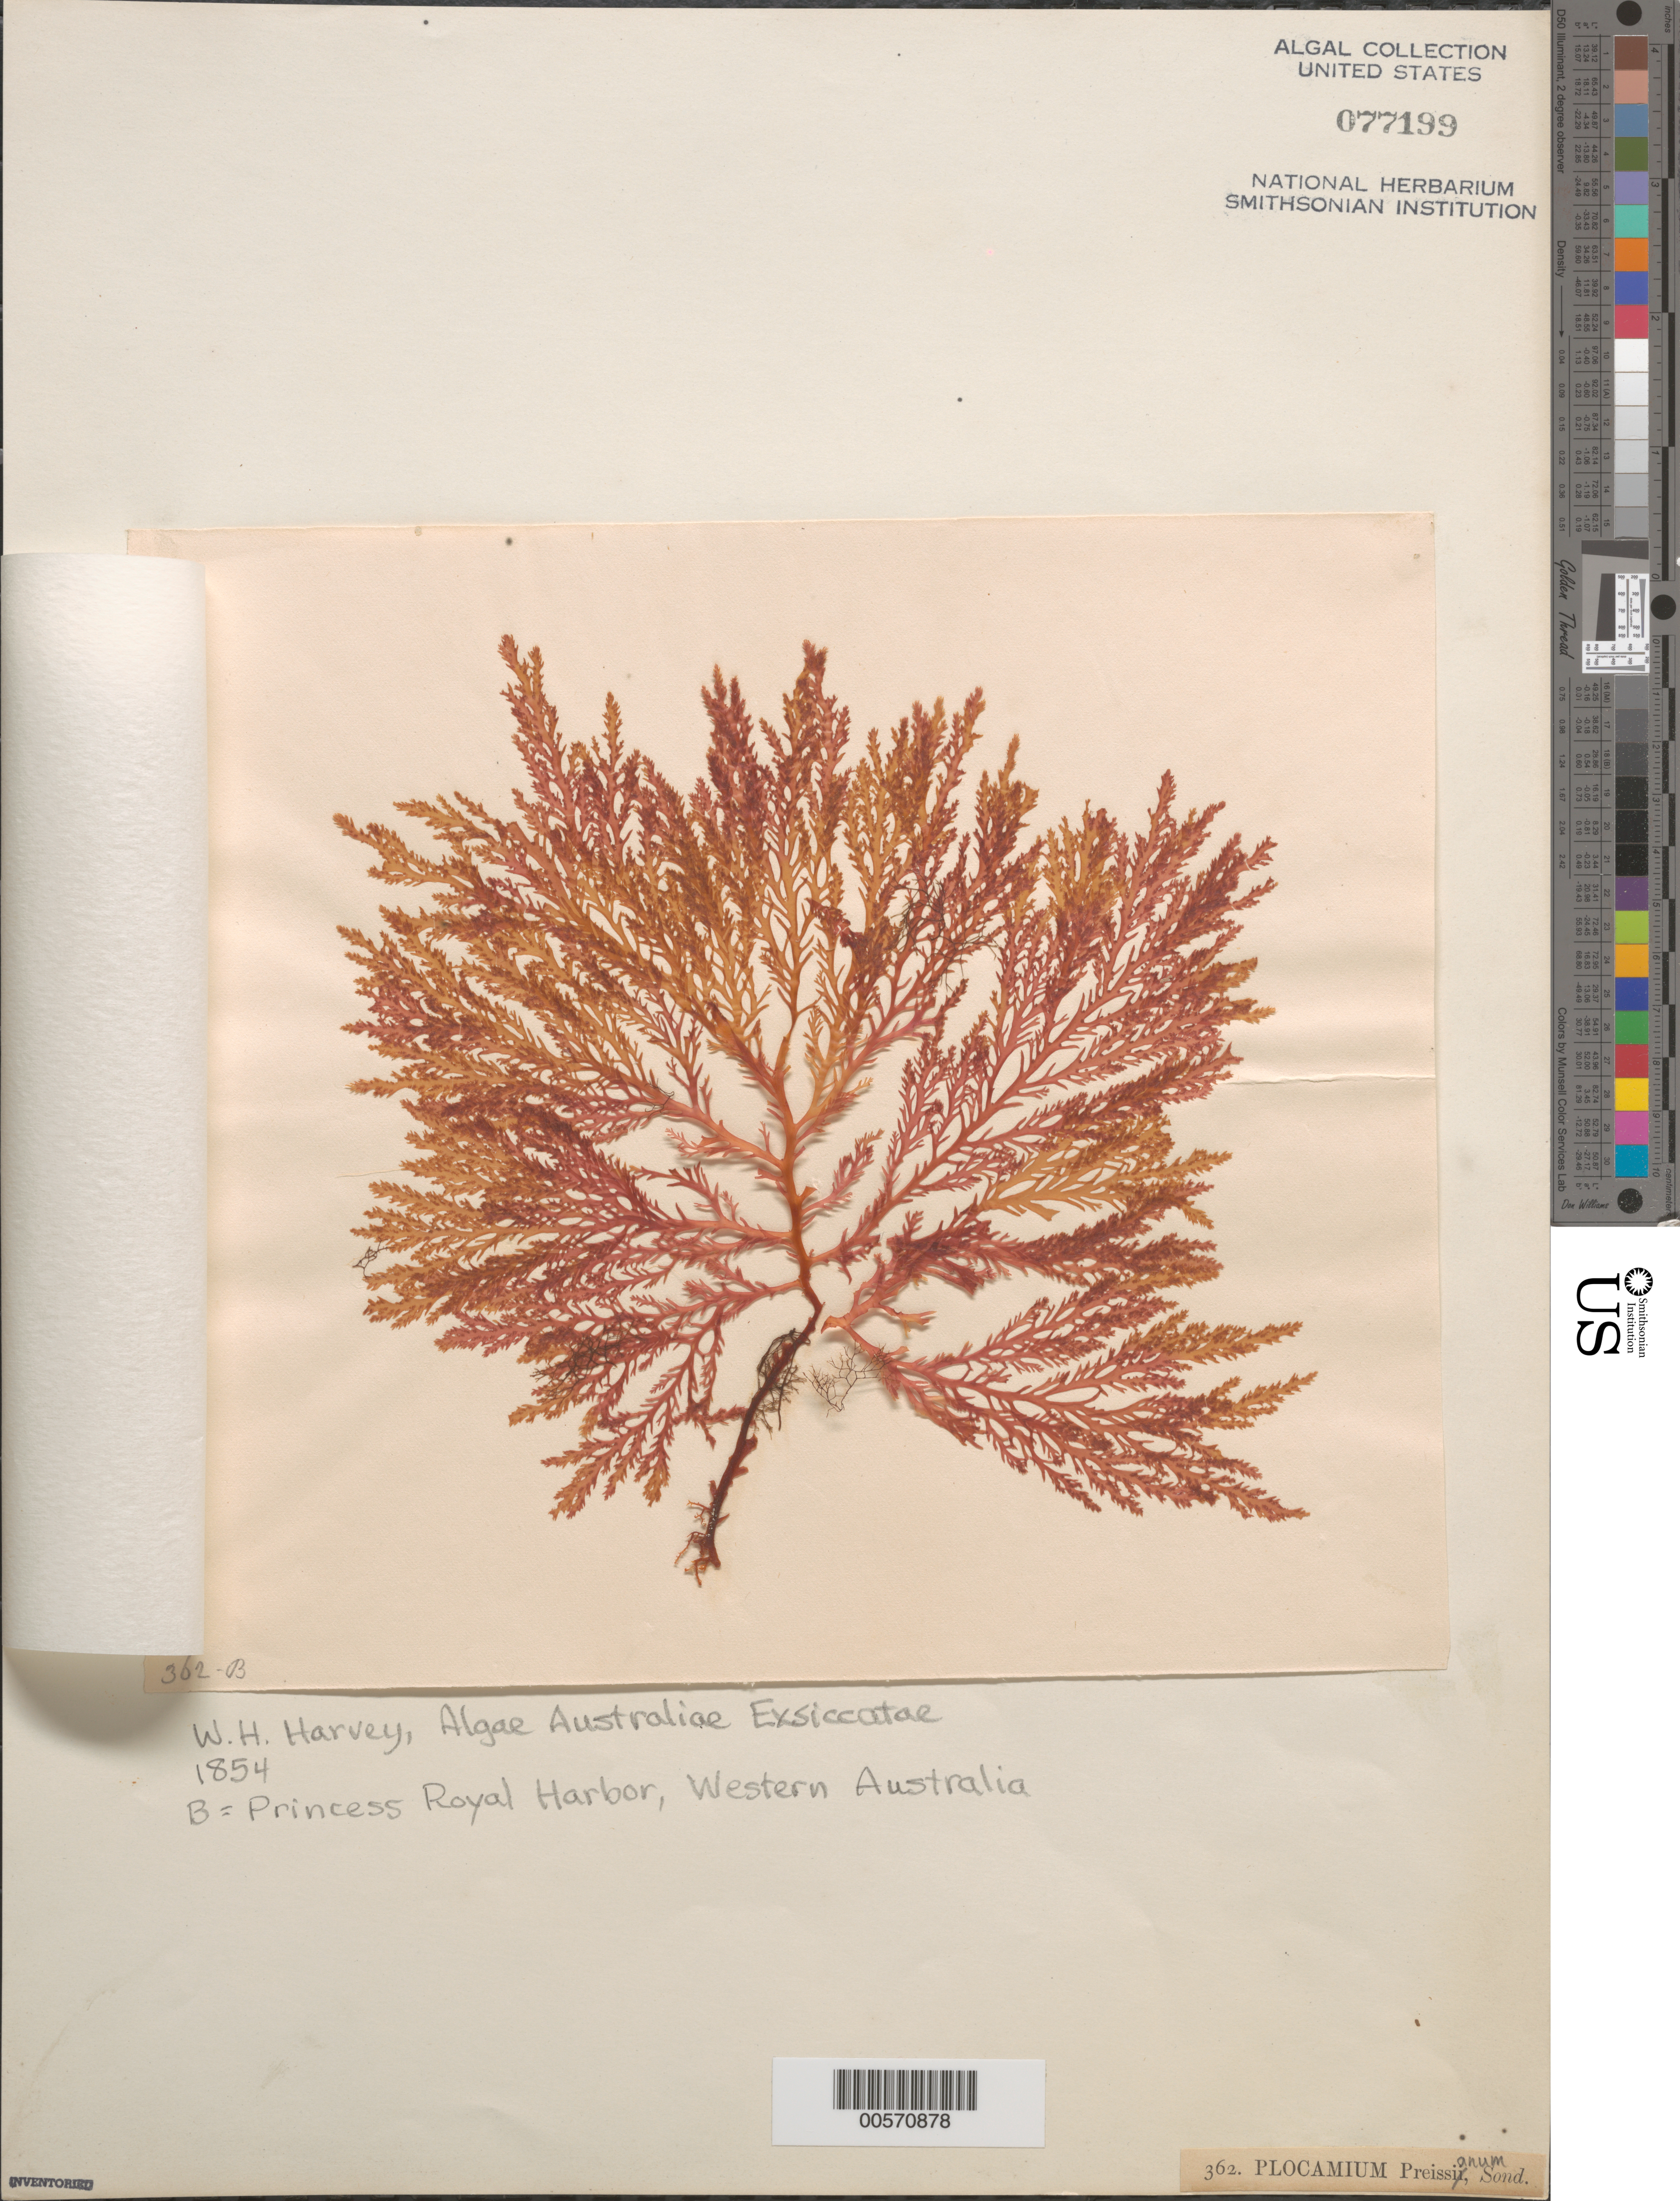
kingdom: Plantae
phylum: Rhodophyta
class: Florideophyceae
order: Plocamiales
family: Plocamiaceae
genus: Plocamium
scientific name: Plocamium preissianum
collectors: W. Harvey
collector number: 362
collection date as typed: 1854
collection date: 1854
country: Australia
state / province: Western Australia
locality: Princess Royal Harbor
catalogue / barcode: US 77199